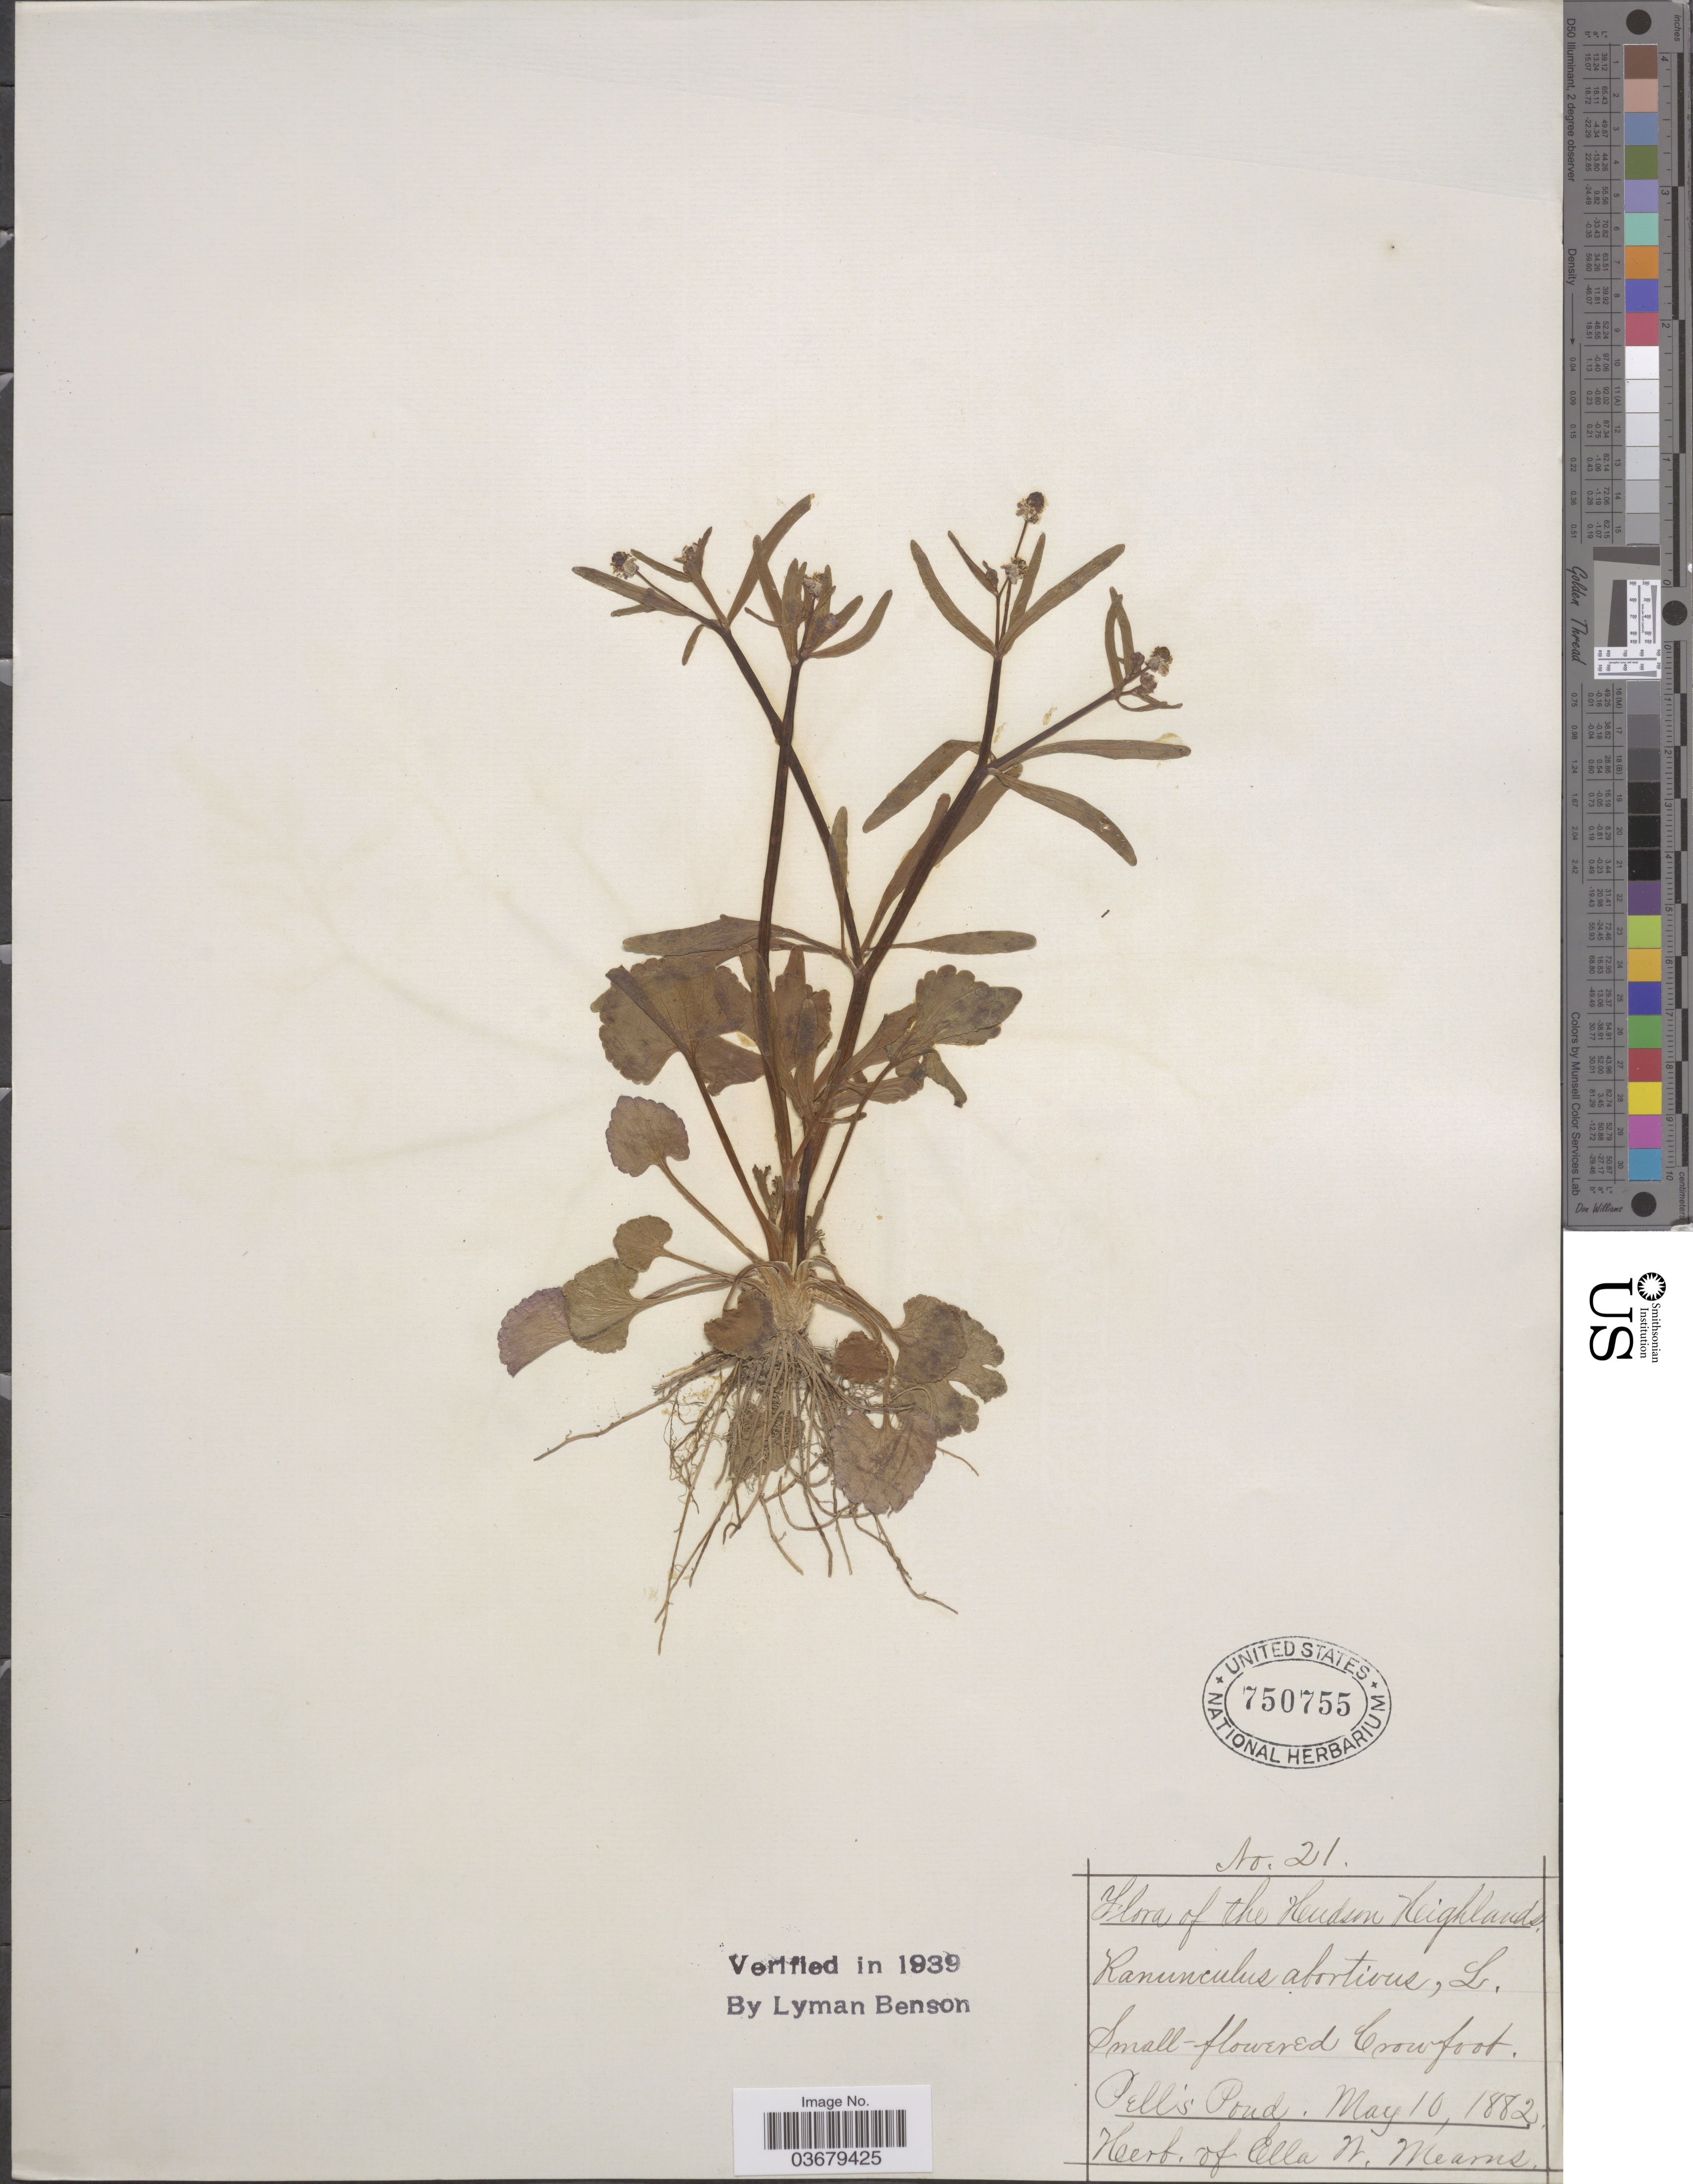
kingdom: Plantae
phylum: Tracheophyta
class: Magnoliopsida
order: Ranunculales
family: Ranunculaceae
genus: Ranunculus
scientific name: Ranunculus abortivus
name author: L.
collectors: ex herb. Ella W. Mearns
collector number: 21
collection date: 1882-05-10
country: United States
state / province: New York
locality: The Hudson Highlands. Pell's Pond.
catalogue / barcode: US 750755